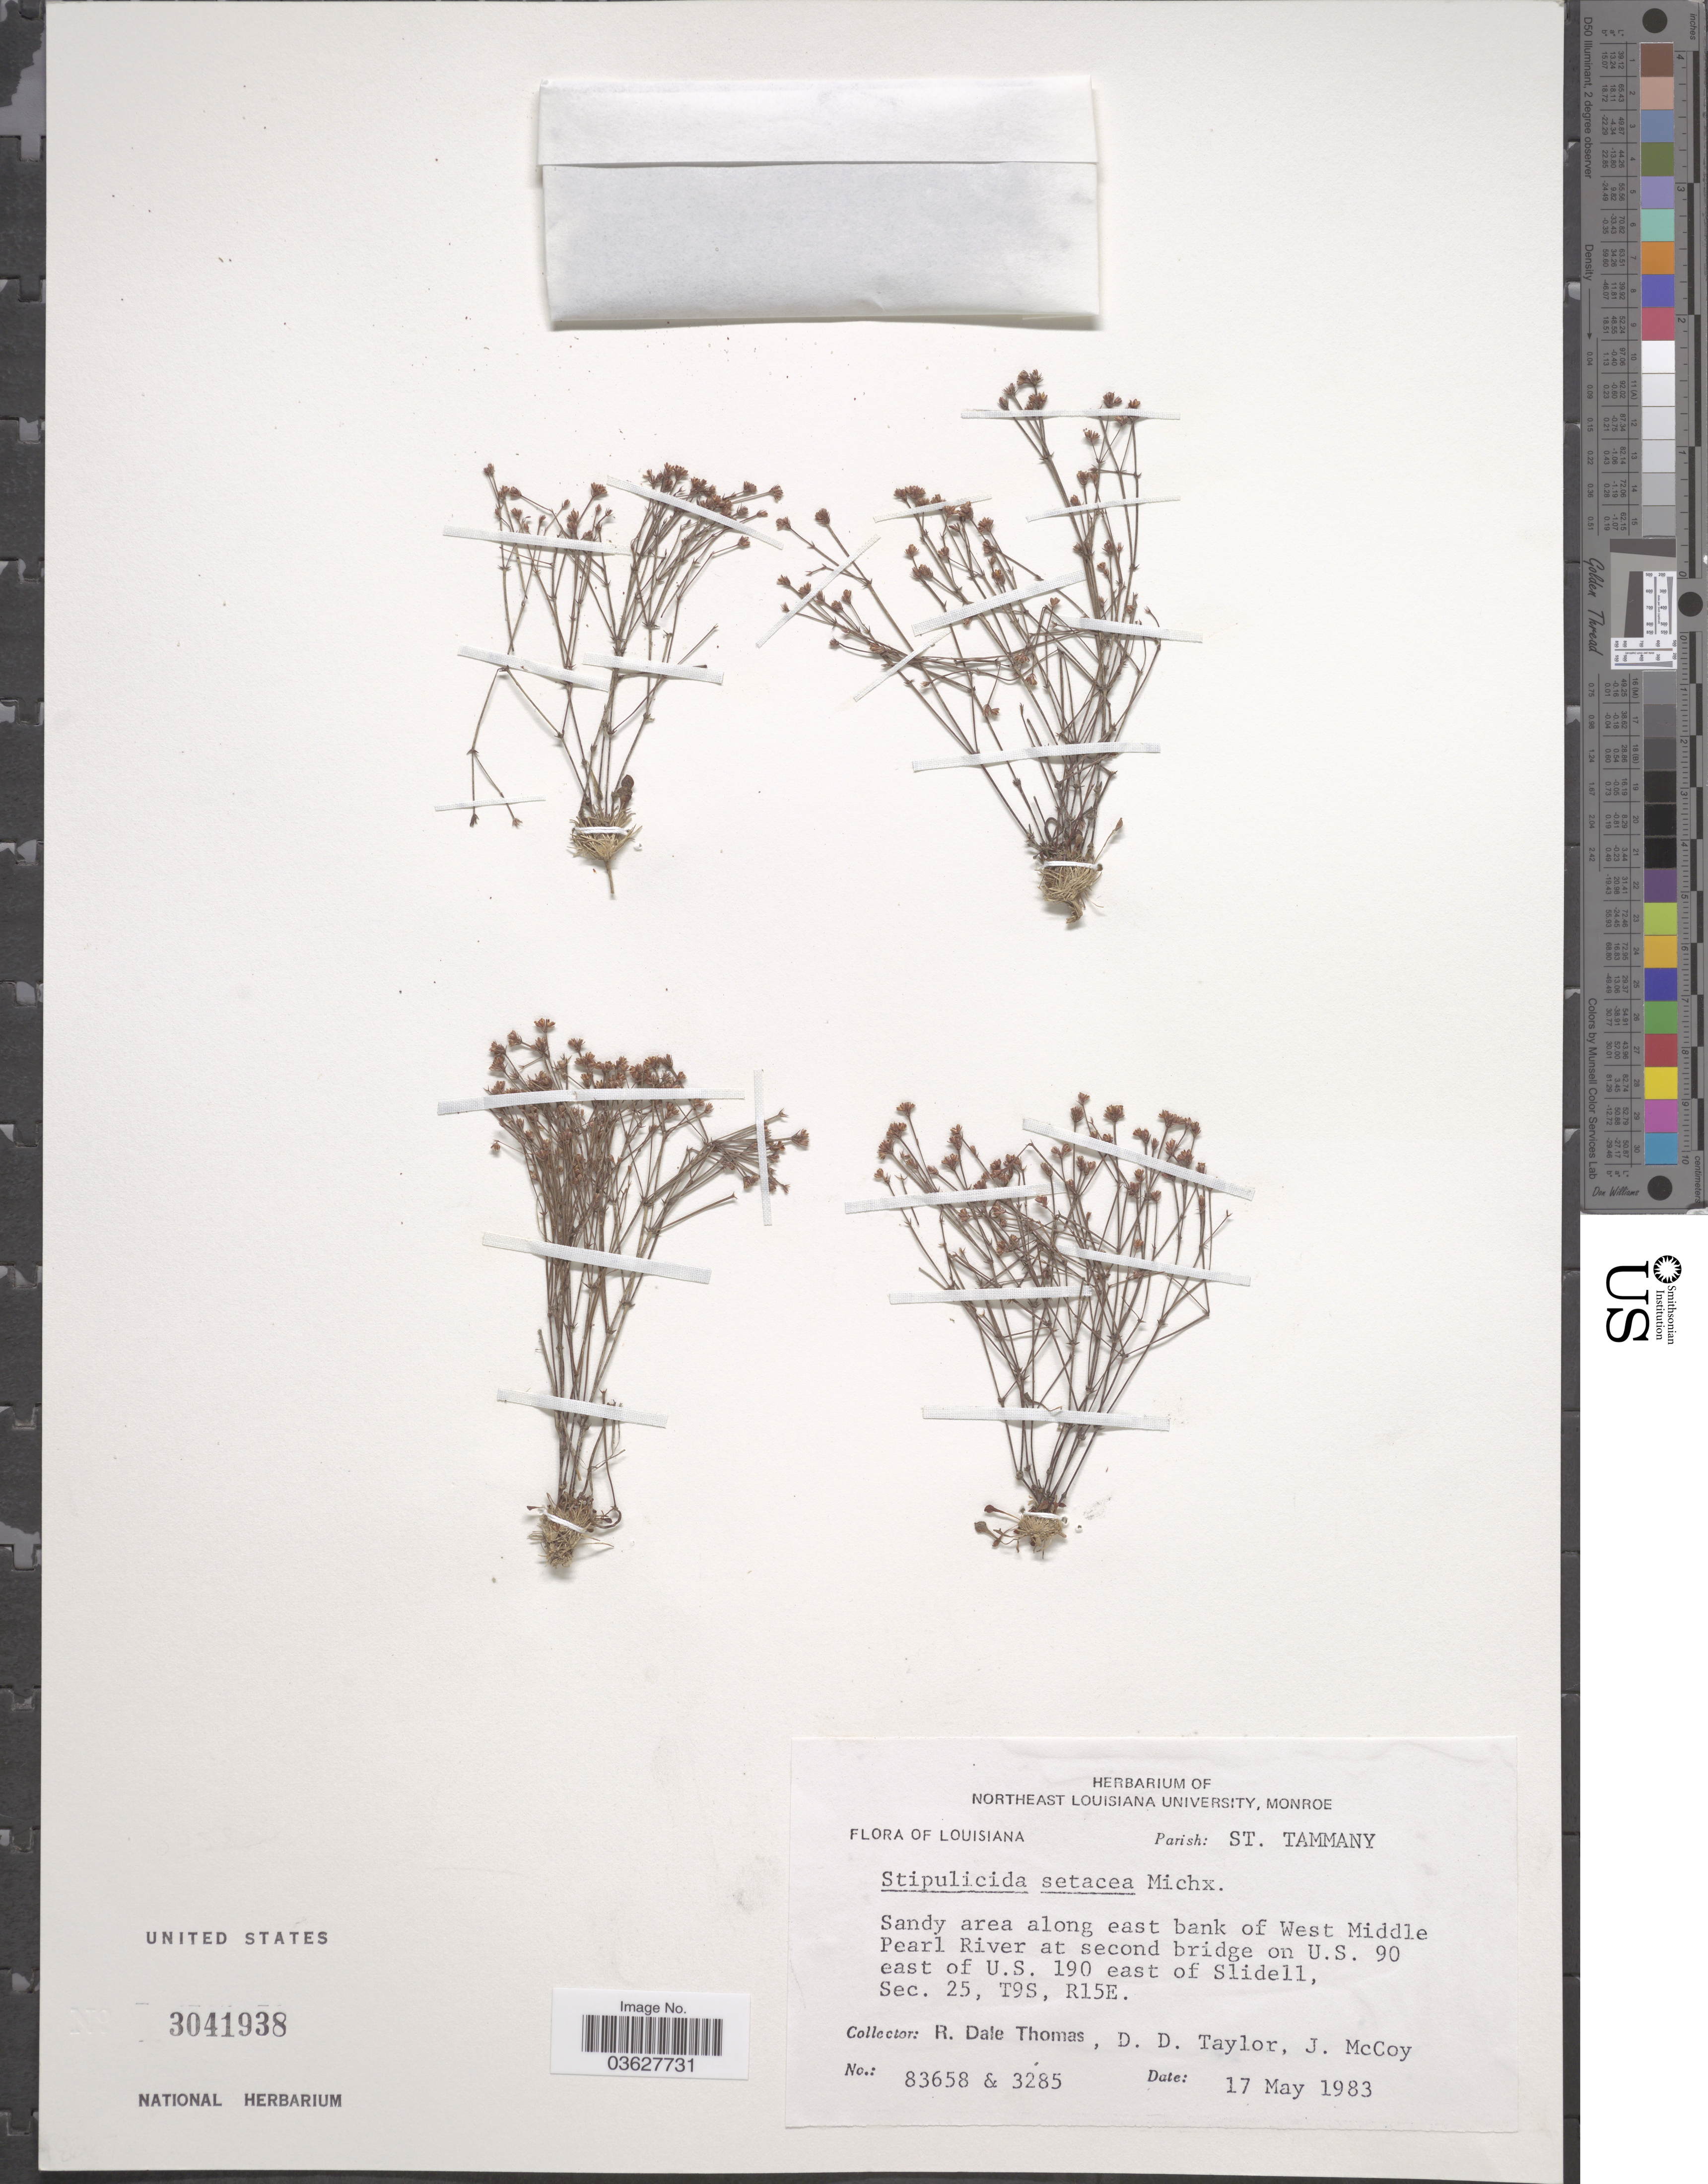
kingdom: Plantae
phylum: Tracheophyta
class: Magnoliopsida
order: Caryophyllales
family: Caryophyllaceae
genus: Stipulicida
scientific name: Stipulicida setacea var. setacea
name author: Michx.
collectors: R. Thomas, D. Taylor & J. McCoy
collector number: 83658/3285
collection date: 1983-05-17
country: United States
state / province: Louisiana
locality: Parish: St. Tammany. Sandy area along east bank of West Middle Pearl River at second bridge on U.S. 90 east of U.S. 190 east of Slidell, Sec. 25, T9S, R15E.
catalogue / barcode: US 3041938